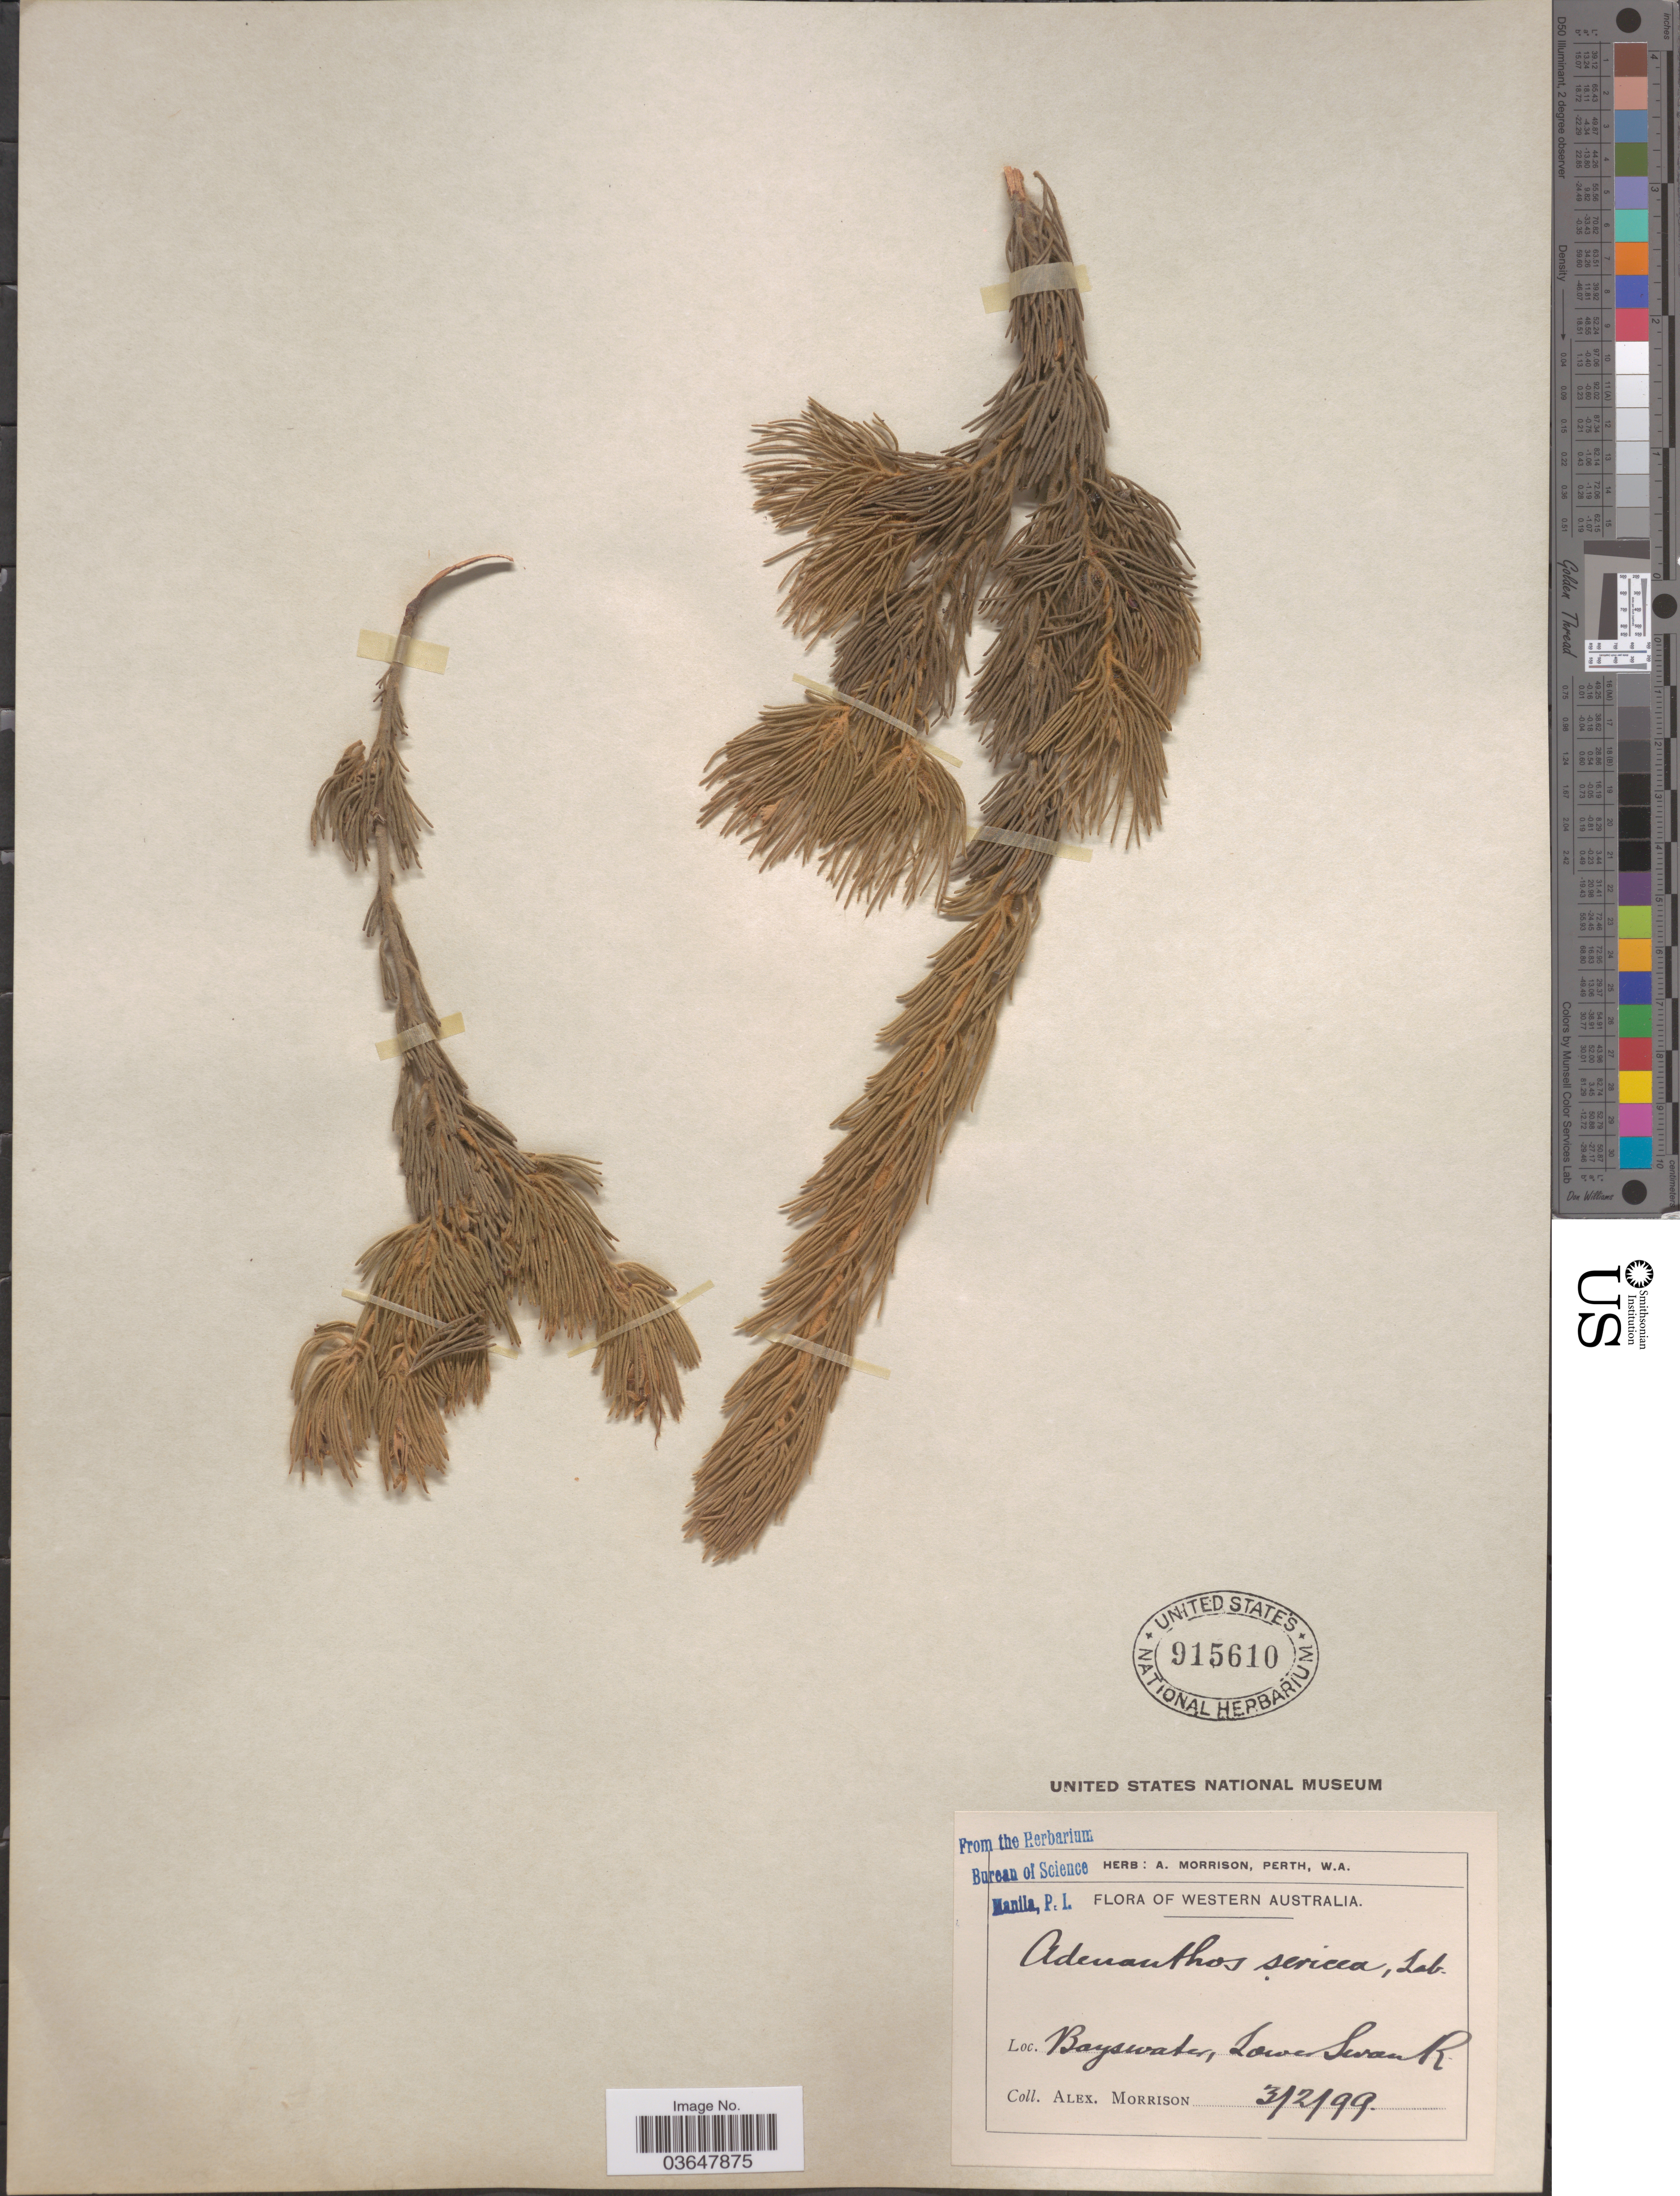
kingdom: Plantae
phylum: Tracheophyta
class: Magnoliopsida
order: Proteales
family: Proteaceae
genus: Adenanthos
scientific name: Adenanthos sericeus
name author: Labill.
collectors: A. Morrison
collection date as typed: Transcribed d/m/y: 3/2/99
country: Australia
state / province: Western Australia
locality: Bayswater, Lower Swan R.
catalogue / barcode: US 915610